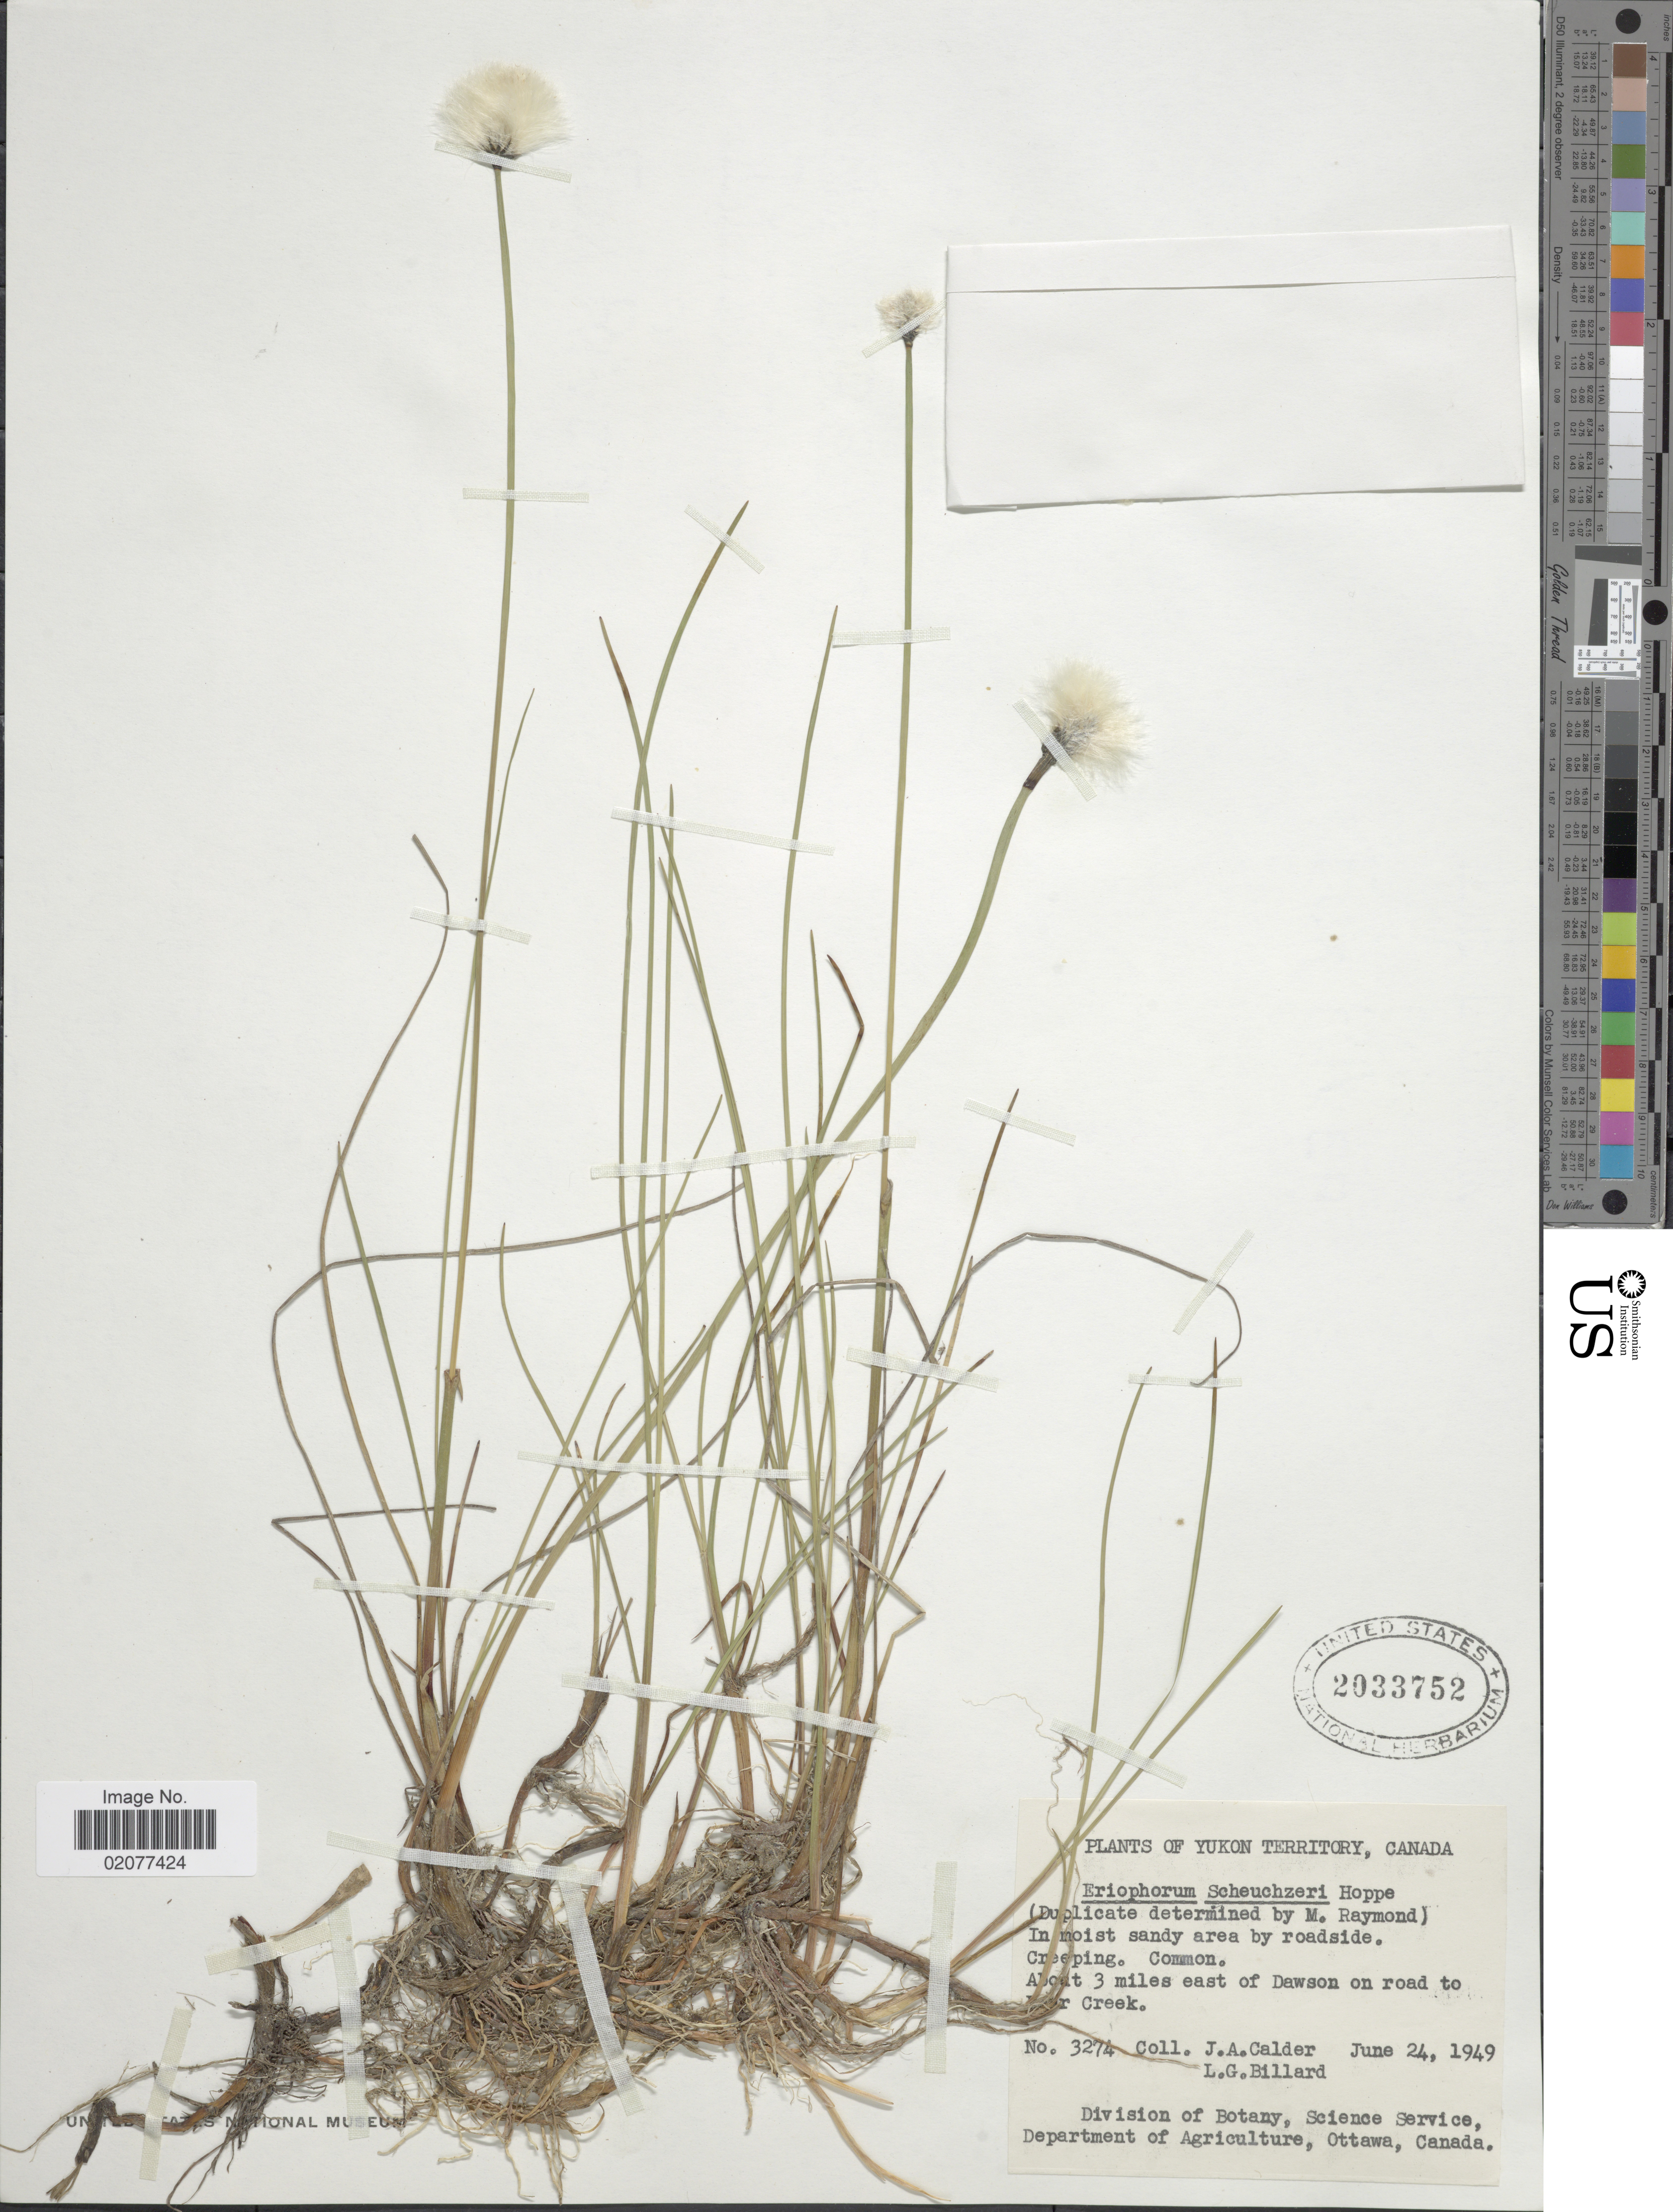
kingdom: Plantae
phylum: Tracheophyta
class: Liliopsida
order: Poales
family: Cyperaceae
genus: Eriophorum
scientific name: Eriophorum scheuchzeri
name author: Hoppe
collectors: J. A. Calder & L. Billard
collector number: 3274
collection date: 1949-06-24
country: Canada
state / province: Yukon Territory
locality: Yukon Territory, Canada. About 3 miles east of Dawson on road to Bear Creek.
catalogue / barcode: US 2033752